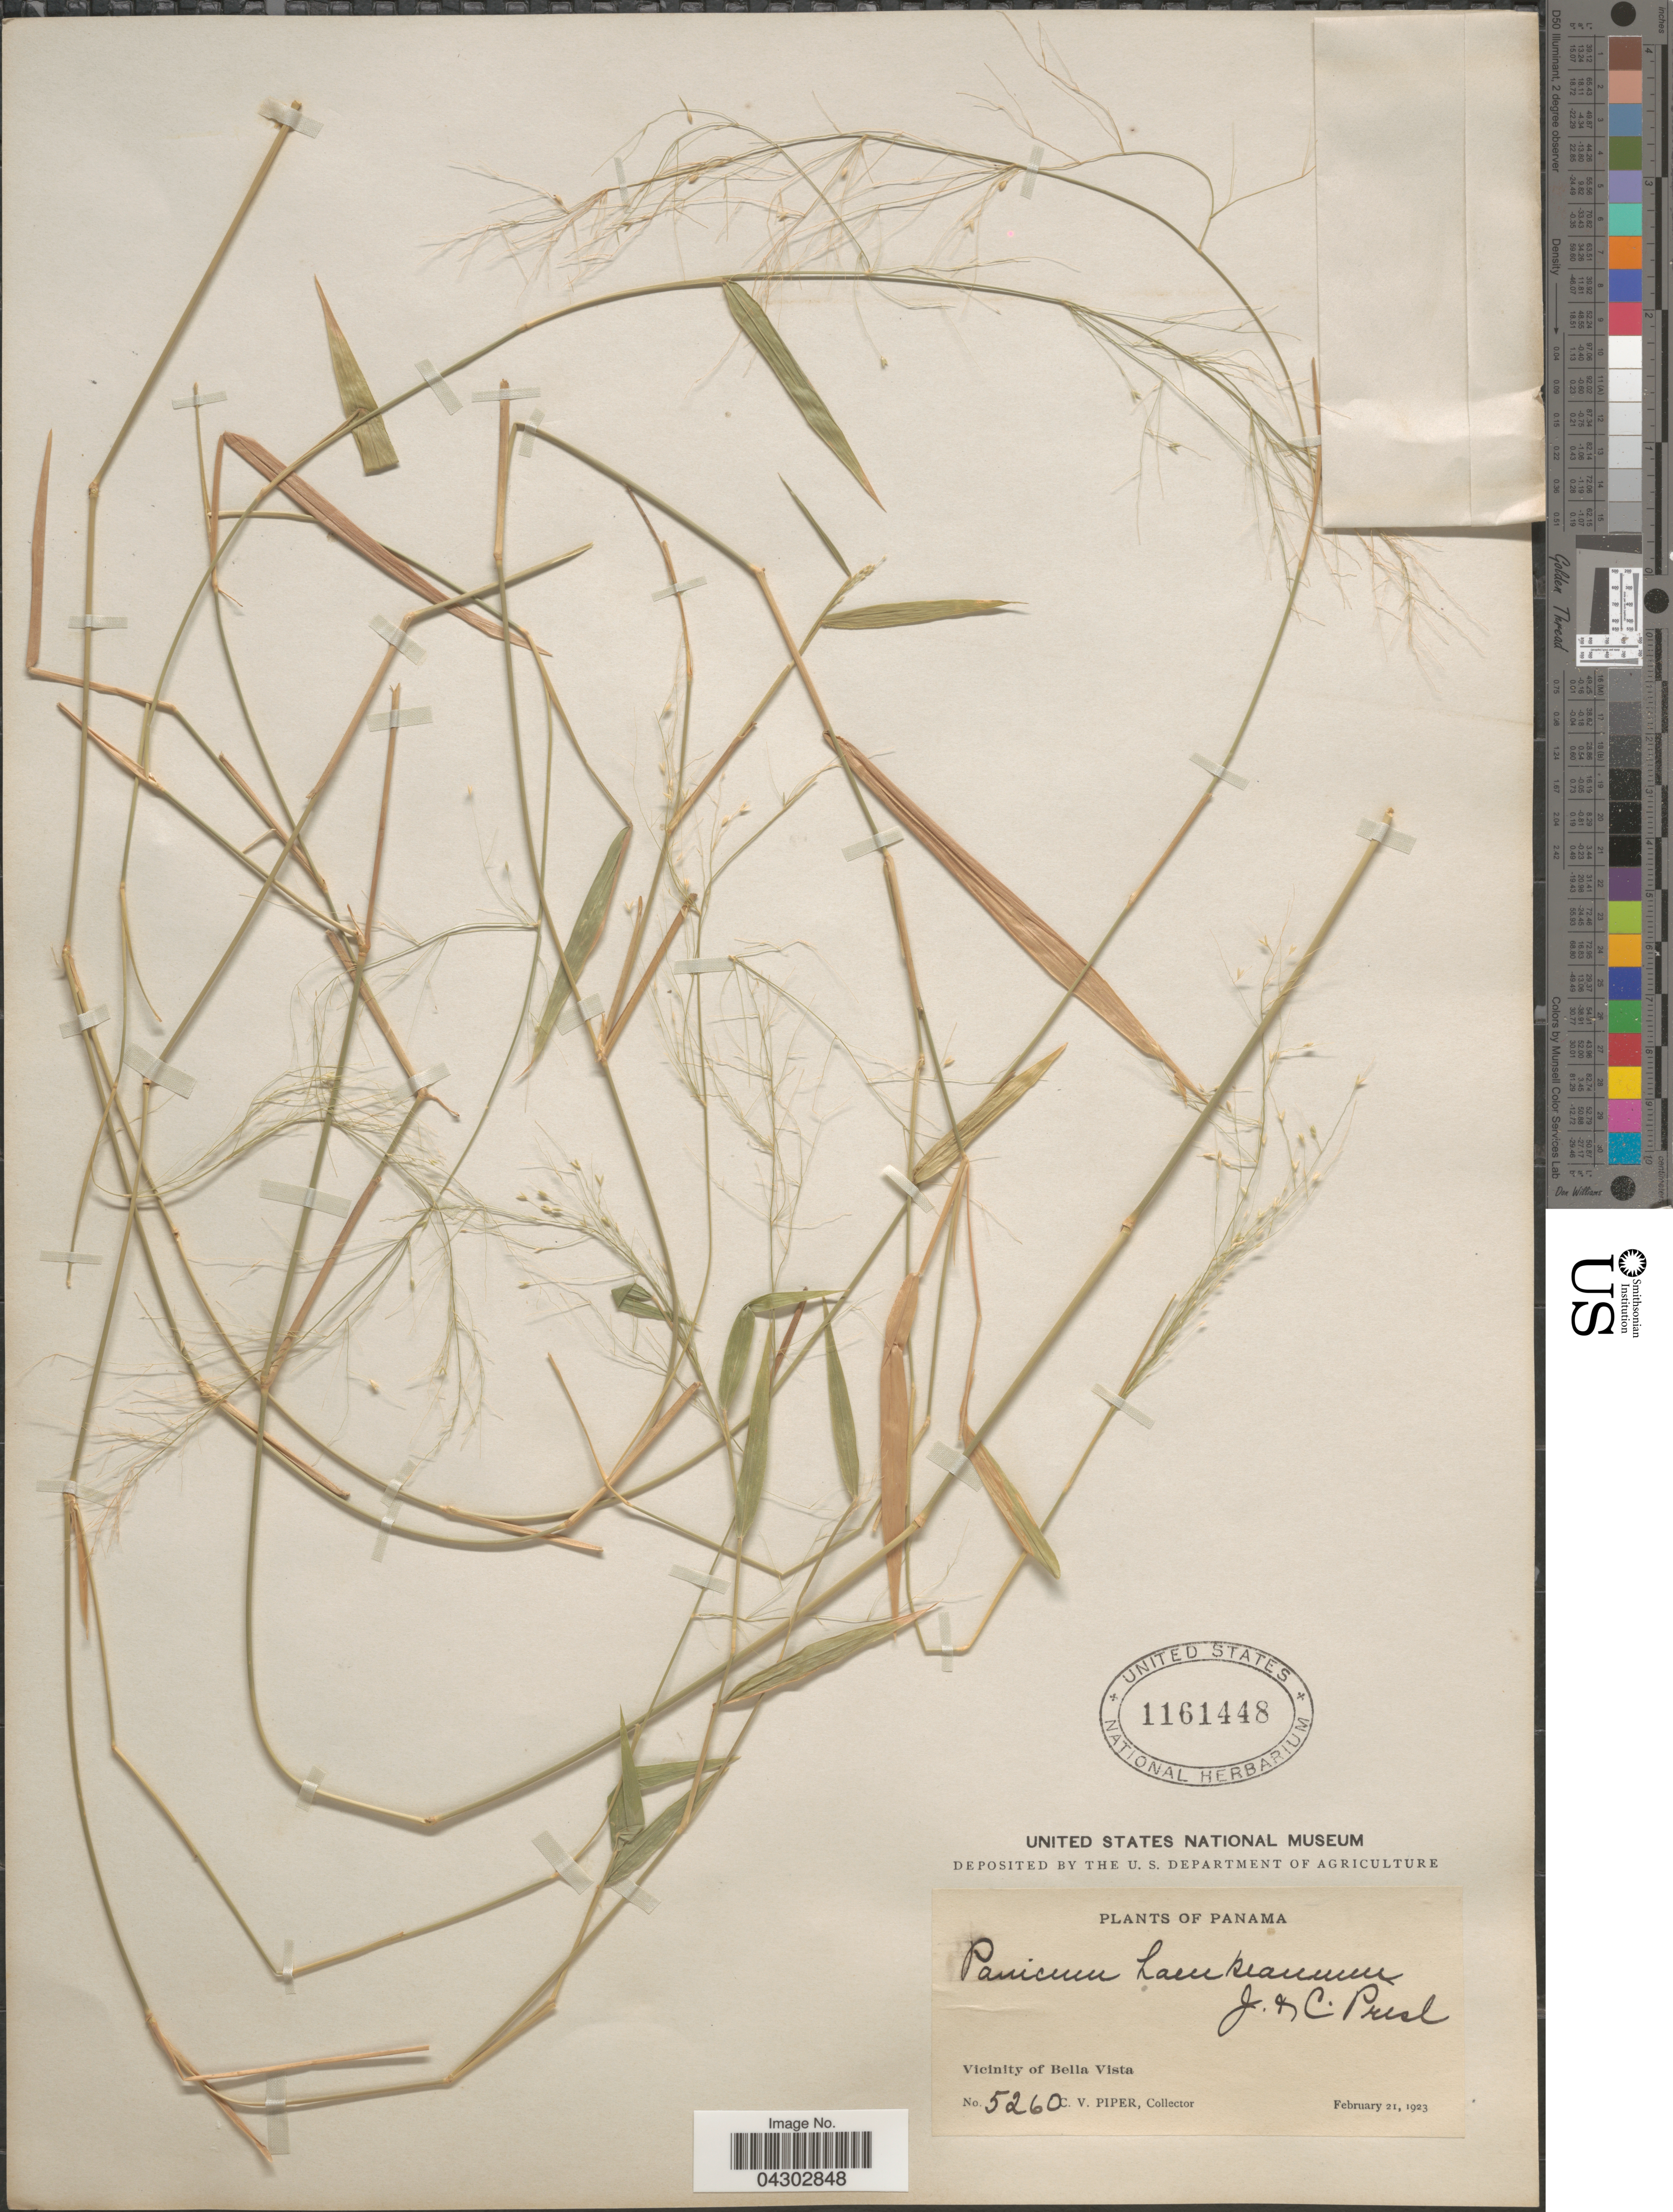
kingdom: Plantae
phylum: Tracheophyta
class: Liliopsida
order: Poales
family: Poaceae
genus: Panicum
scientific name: Panicum haenkeanum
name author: J. Presl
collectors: C. V. Piper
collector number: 5260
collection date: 1923-02-21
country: Panama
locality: Vicinity of Bella Vista.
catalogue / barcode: US 1161448